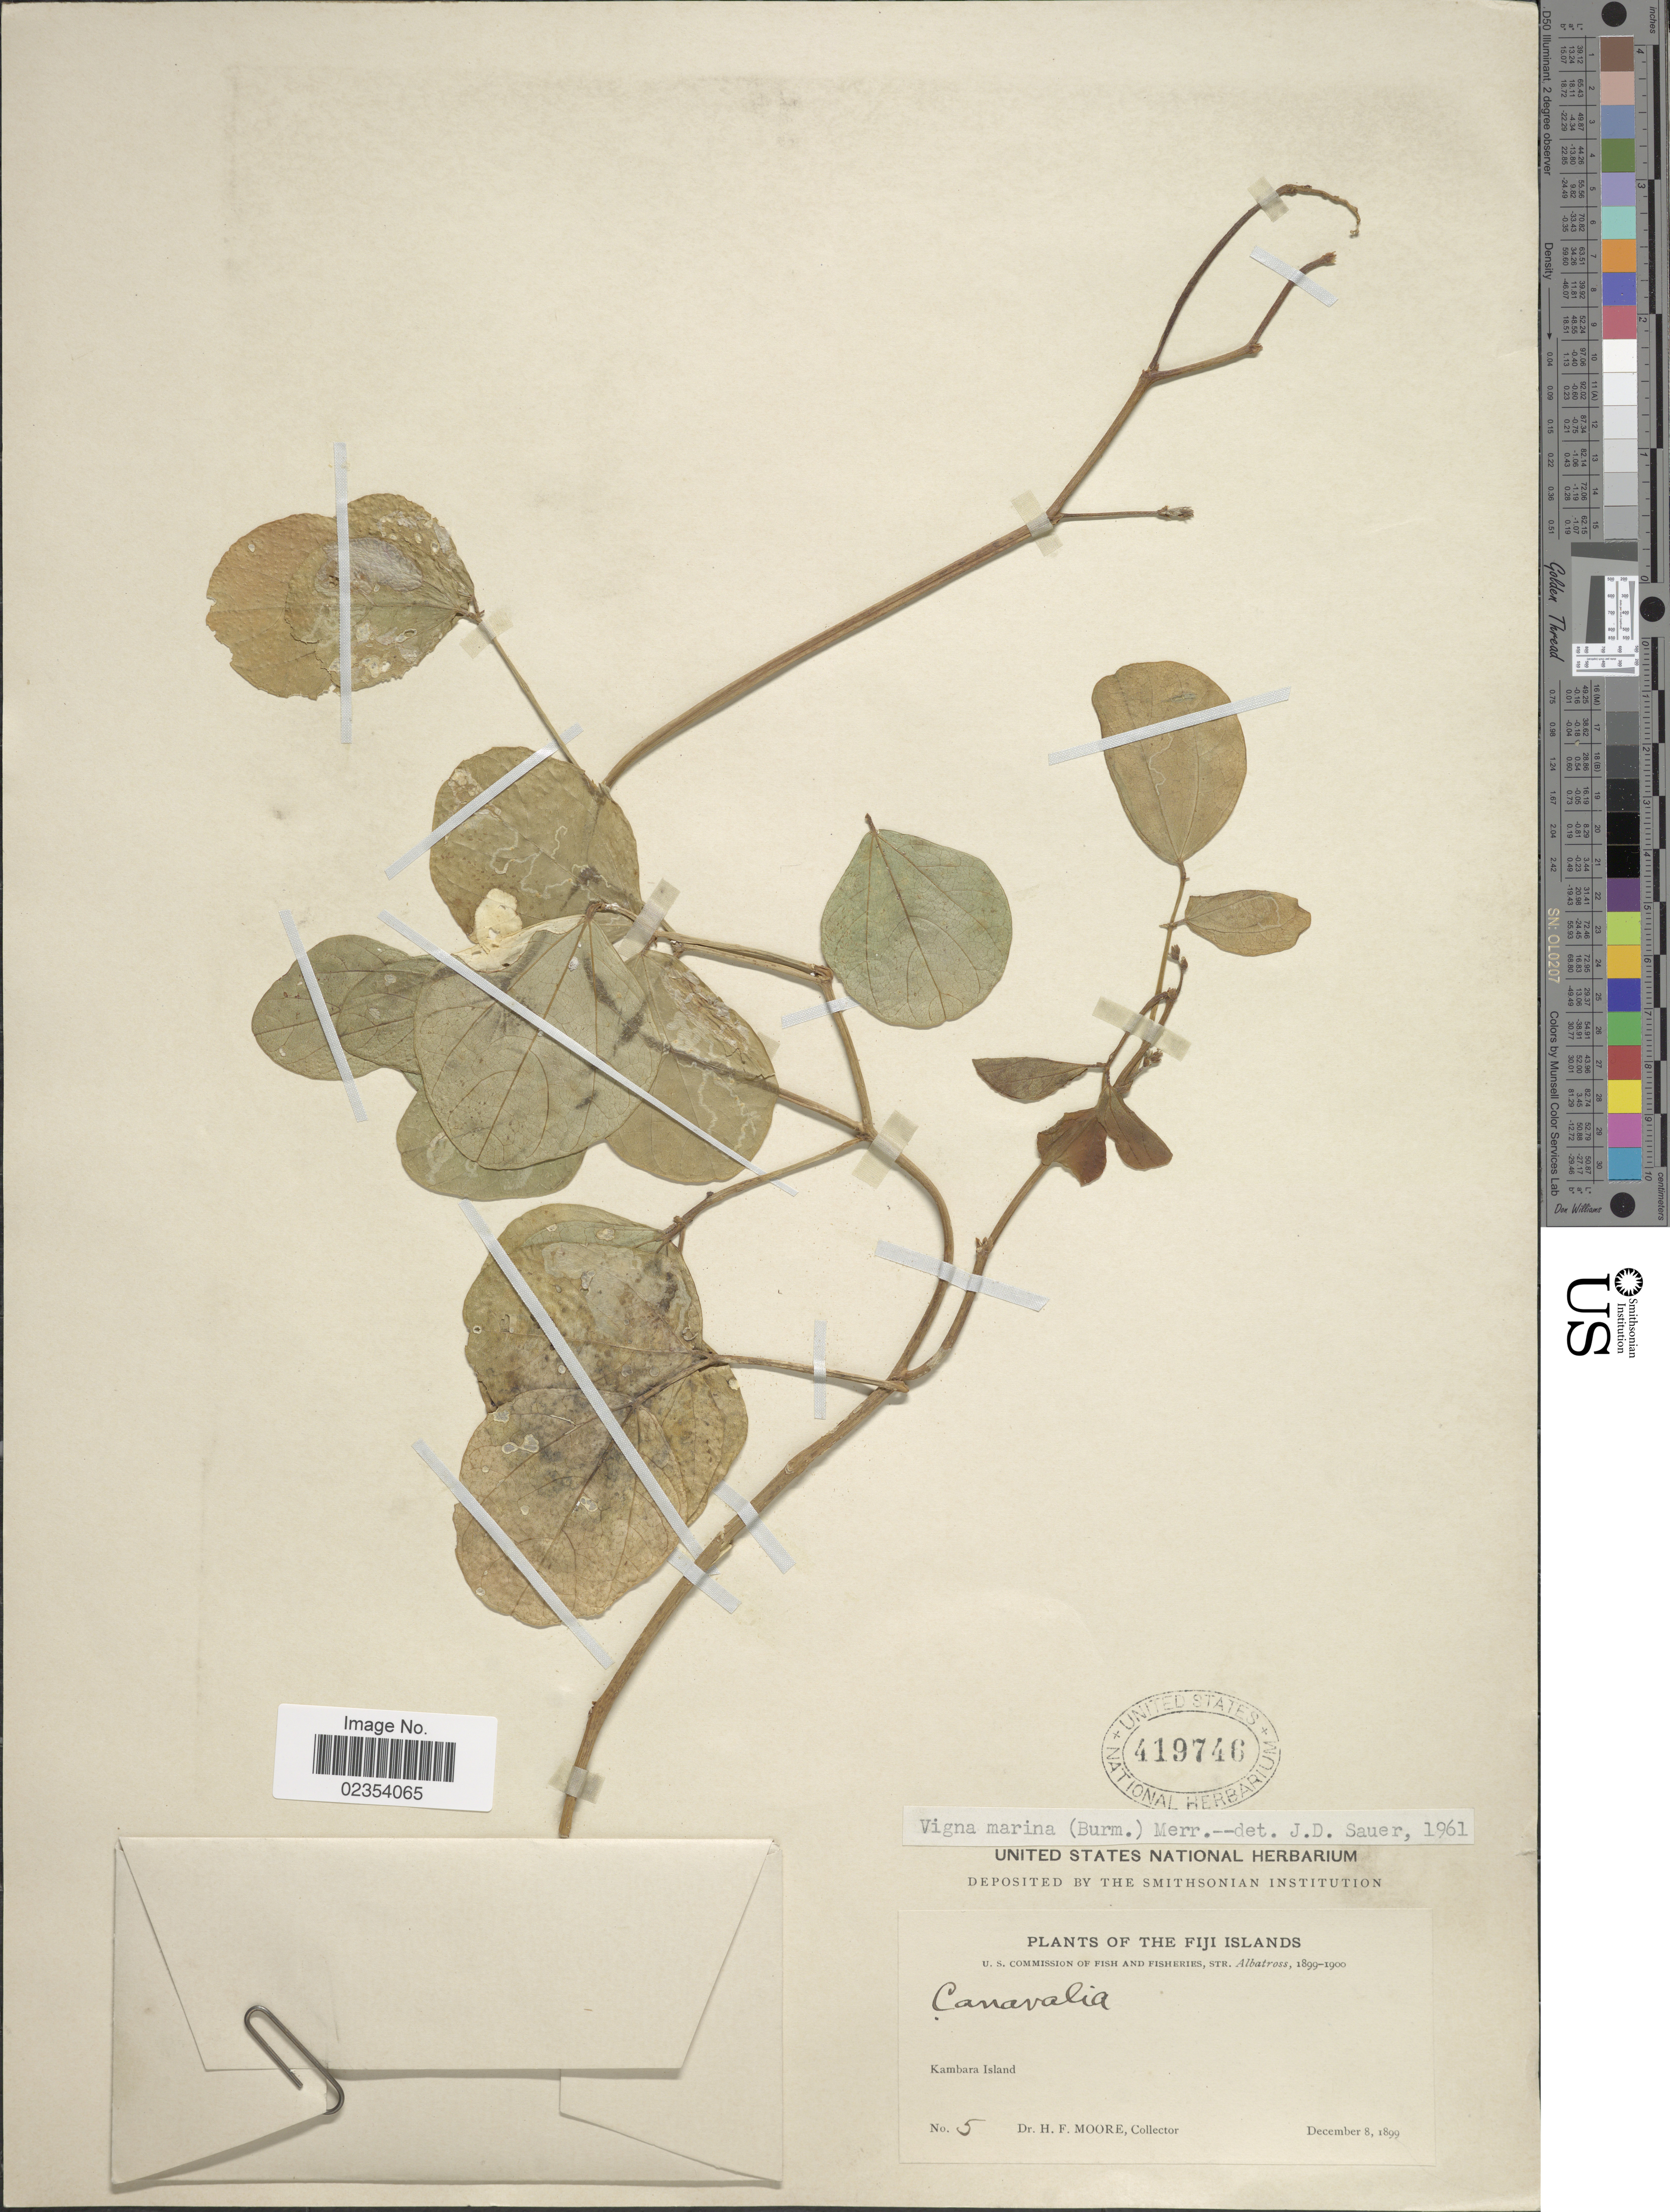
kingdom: Plantae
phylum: Tracheophyta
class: Magnoliopsida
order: Fabales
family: Fabaceae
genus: Vigna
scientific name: Vigna marina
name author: (Burm.) Merr.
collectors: H. F. Moore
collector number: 5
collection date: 1899-12-08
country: Fiji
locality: Fiji Islands, Kambara Island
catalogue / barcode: US 419746